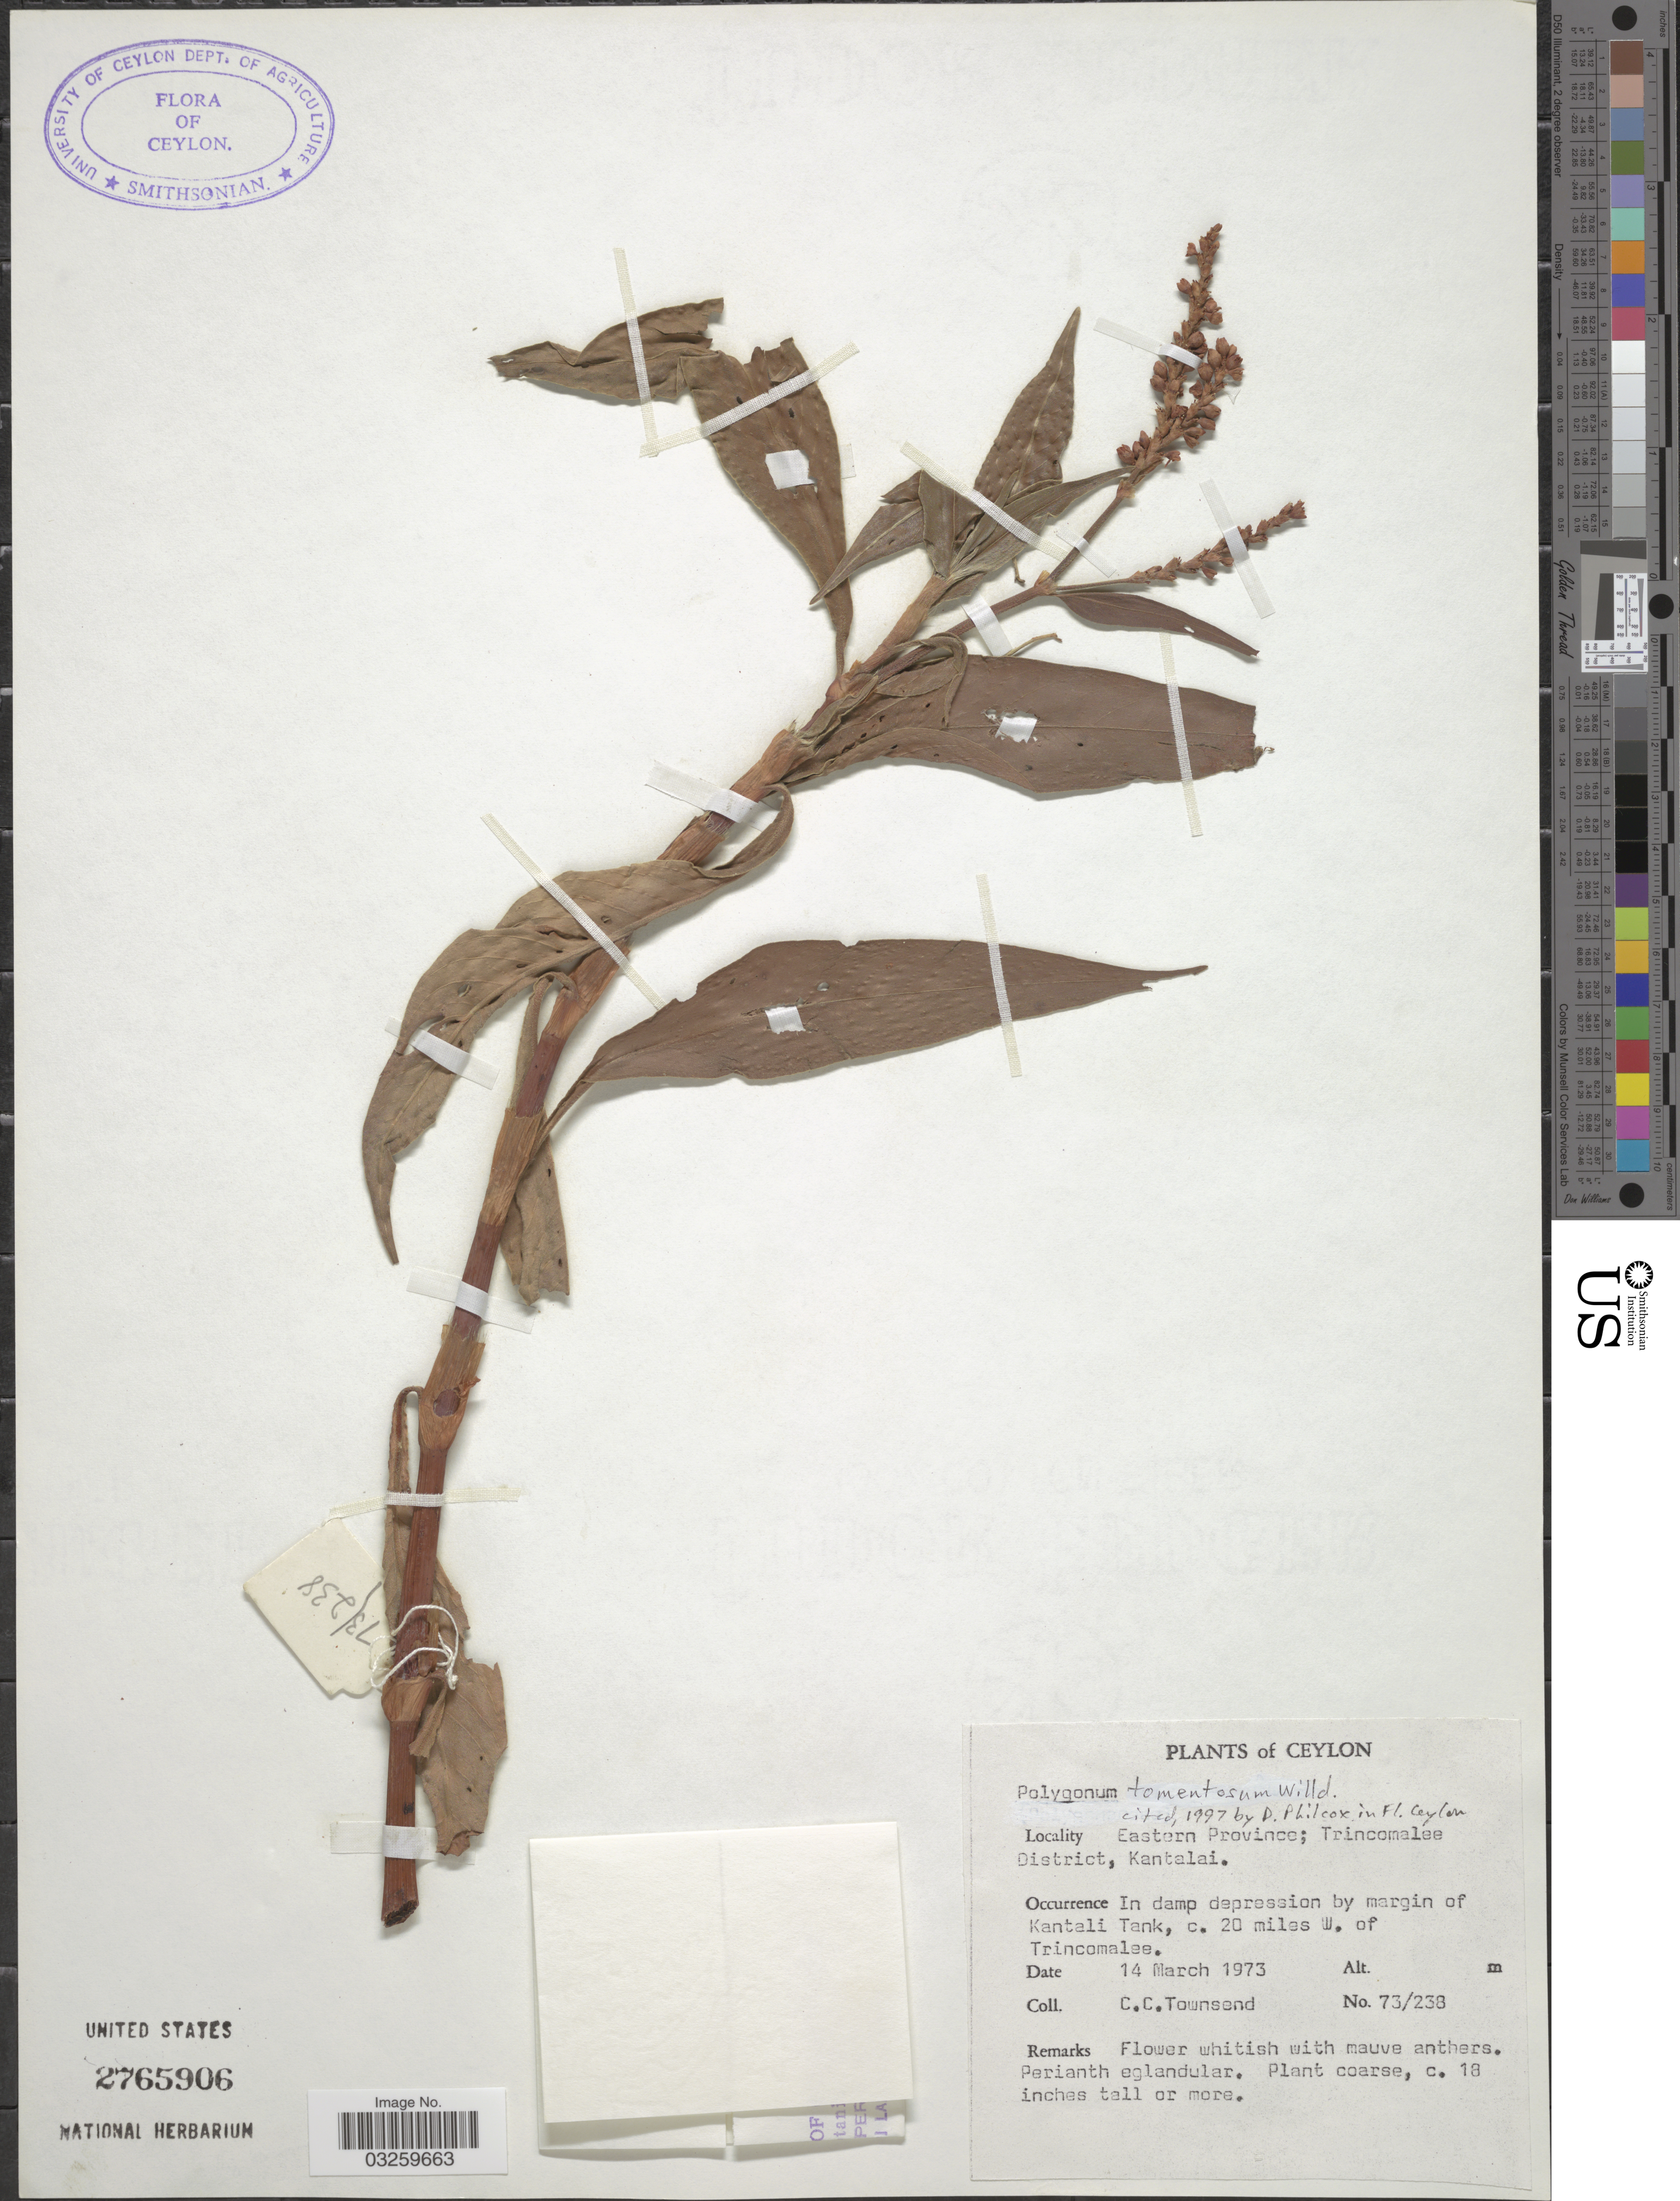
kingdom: Plantae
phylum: Tracheophyta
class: Magnoliopsida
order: Caryophyllales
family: Polygonaceae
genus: Polygonum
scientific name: Polygonum tomentosum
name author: Willd.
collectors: C. C. Townsend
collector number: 73/238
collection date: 1973-03-14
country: Sri Lanka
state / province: Eastern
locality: Ceylon. Eastern Province; Trincomalee District, Kantalai. In damp depression by margin of Kantali Tank, c. 20 miles W. of Trincomalee.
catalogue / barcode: US 2765906